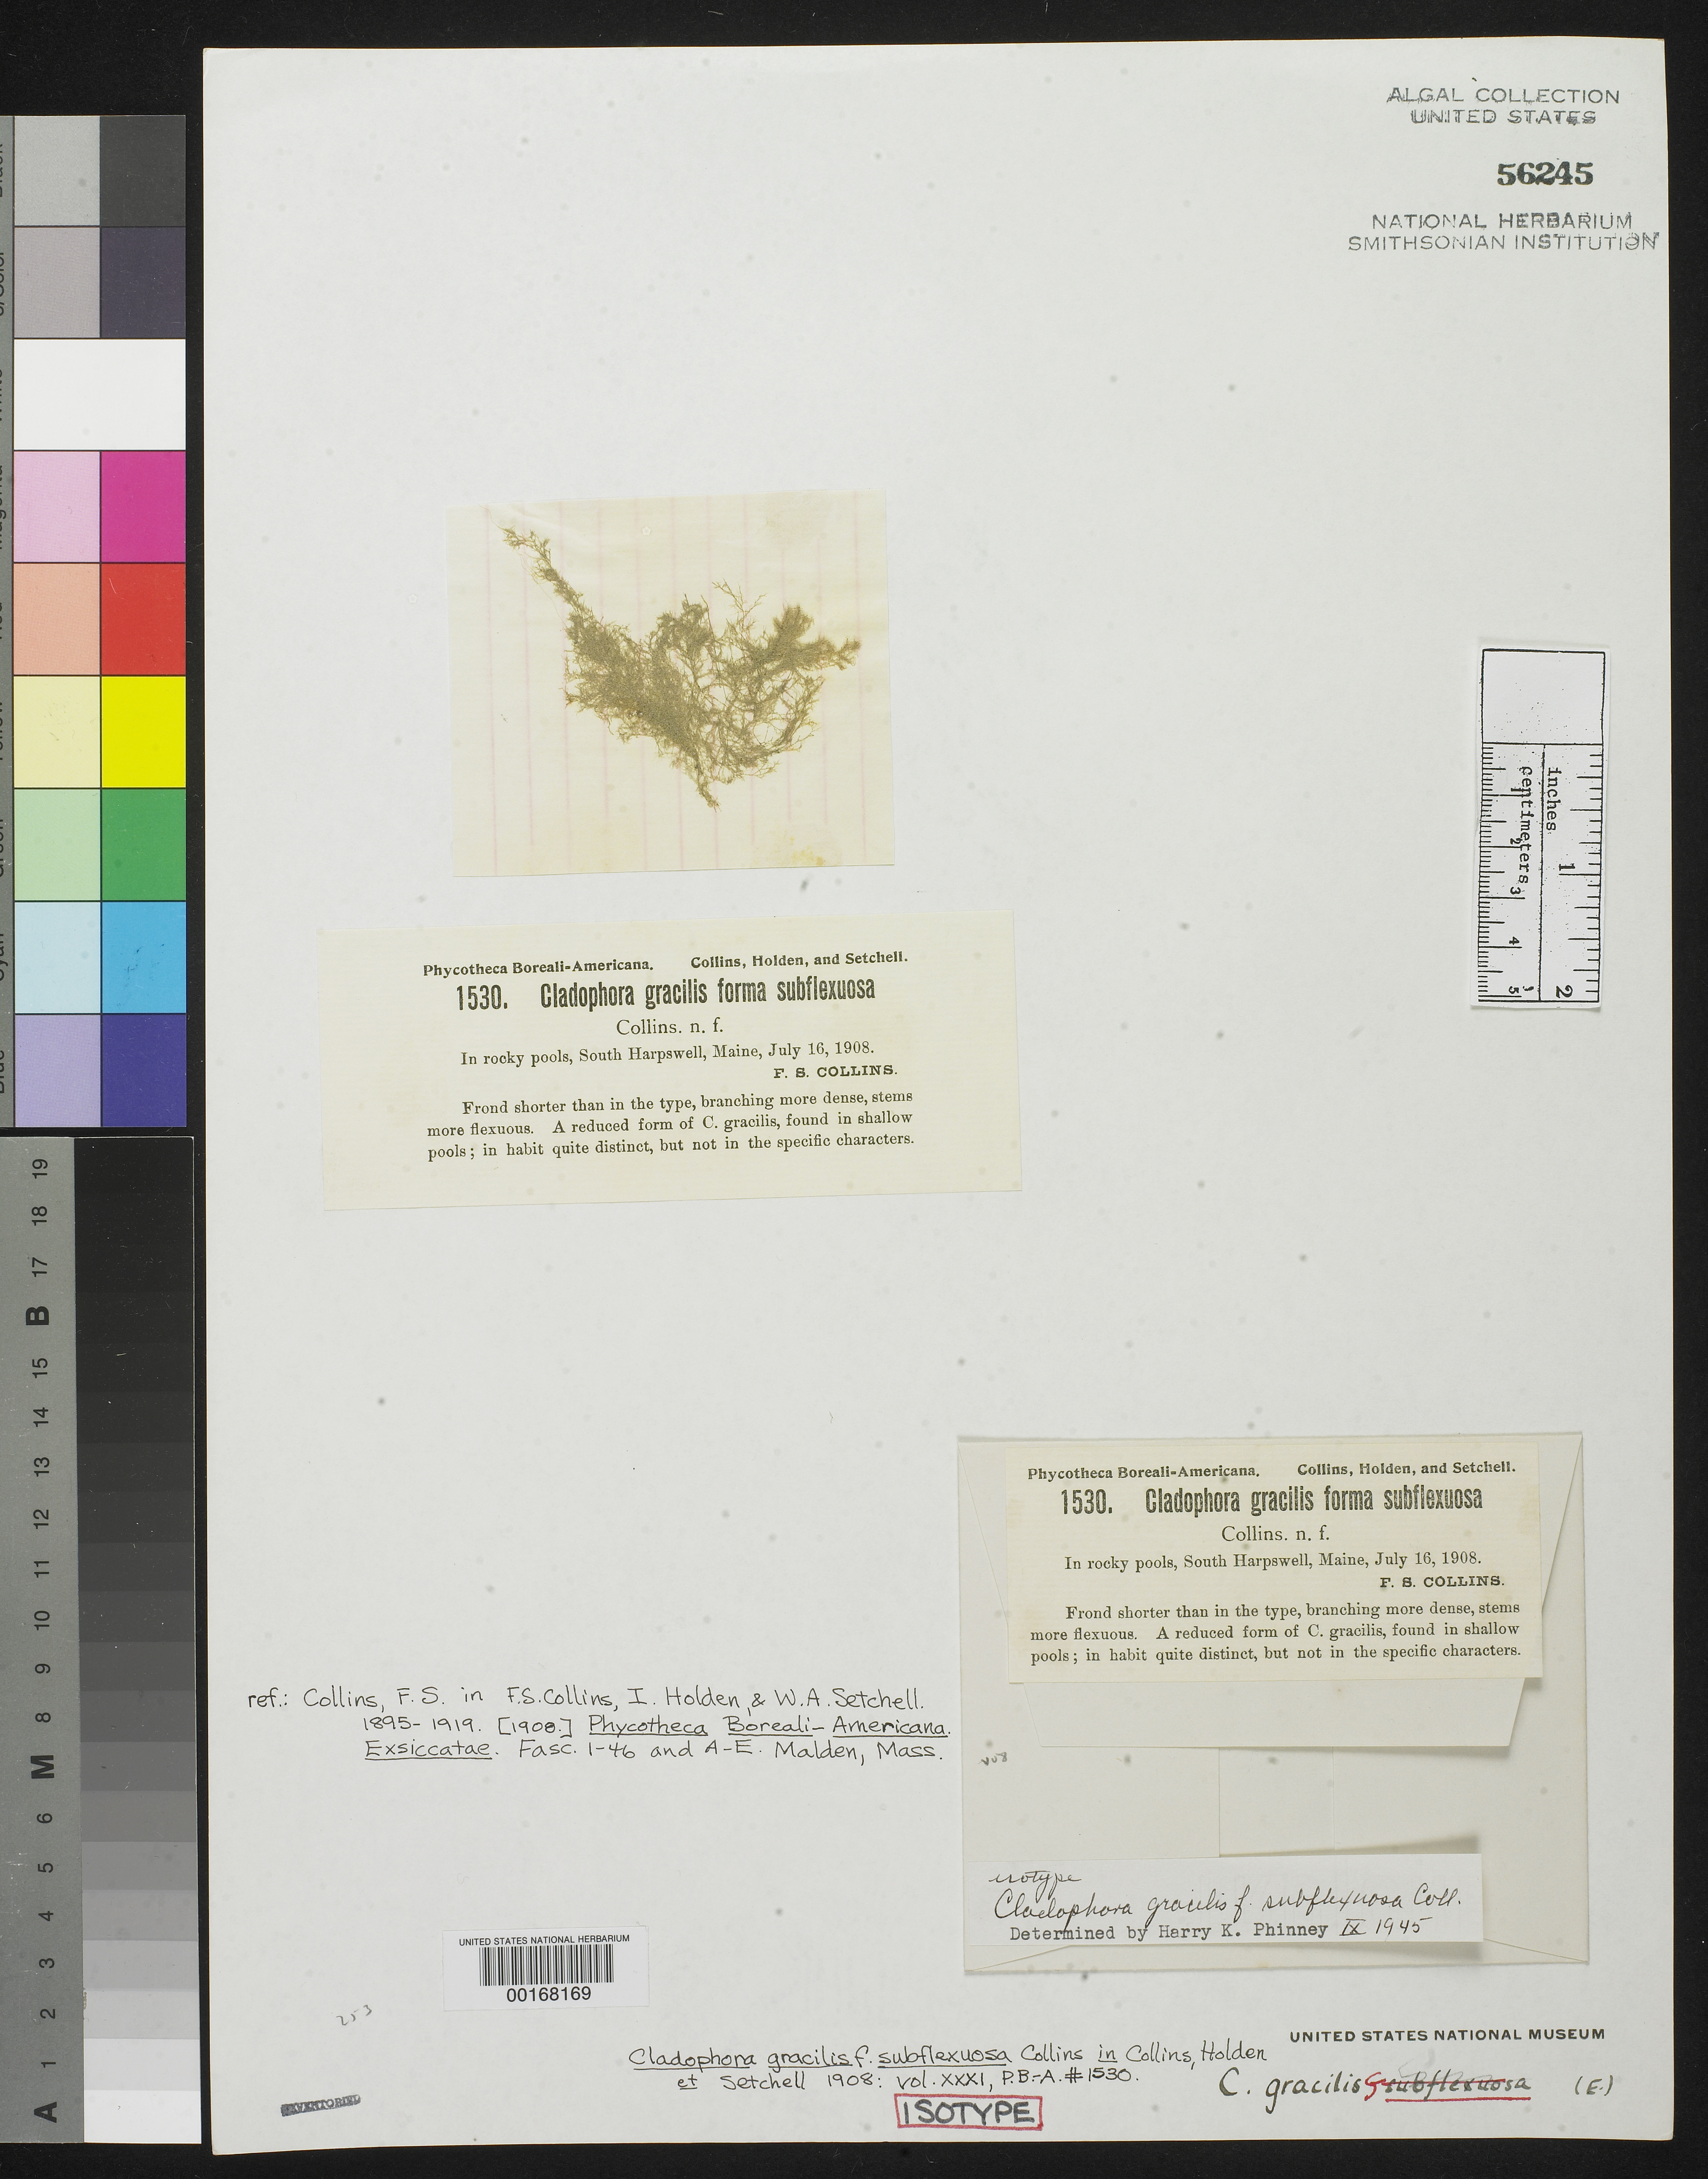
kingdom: Plantae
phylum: Chlorophyta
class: Ulvophyceae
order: Cladophorales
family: Cladophoraceae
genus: Cladophora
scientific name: Cladophora gracilis f. subflexuosa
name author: Collins in Collins et al.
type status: Isotype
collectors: F. Collins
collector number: PB-A 1530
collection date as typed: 16 Jul 1908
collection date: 1908-07-16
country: United States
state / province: Maine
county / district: Cumberland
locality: South Harpswell.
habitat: In rocky pools.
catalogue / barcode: US 56245